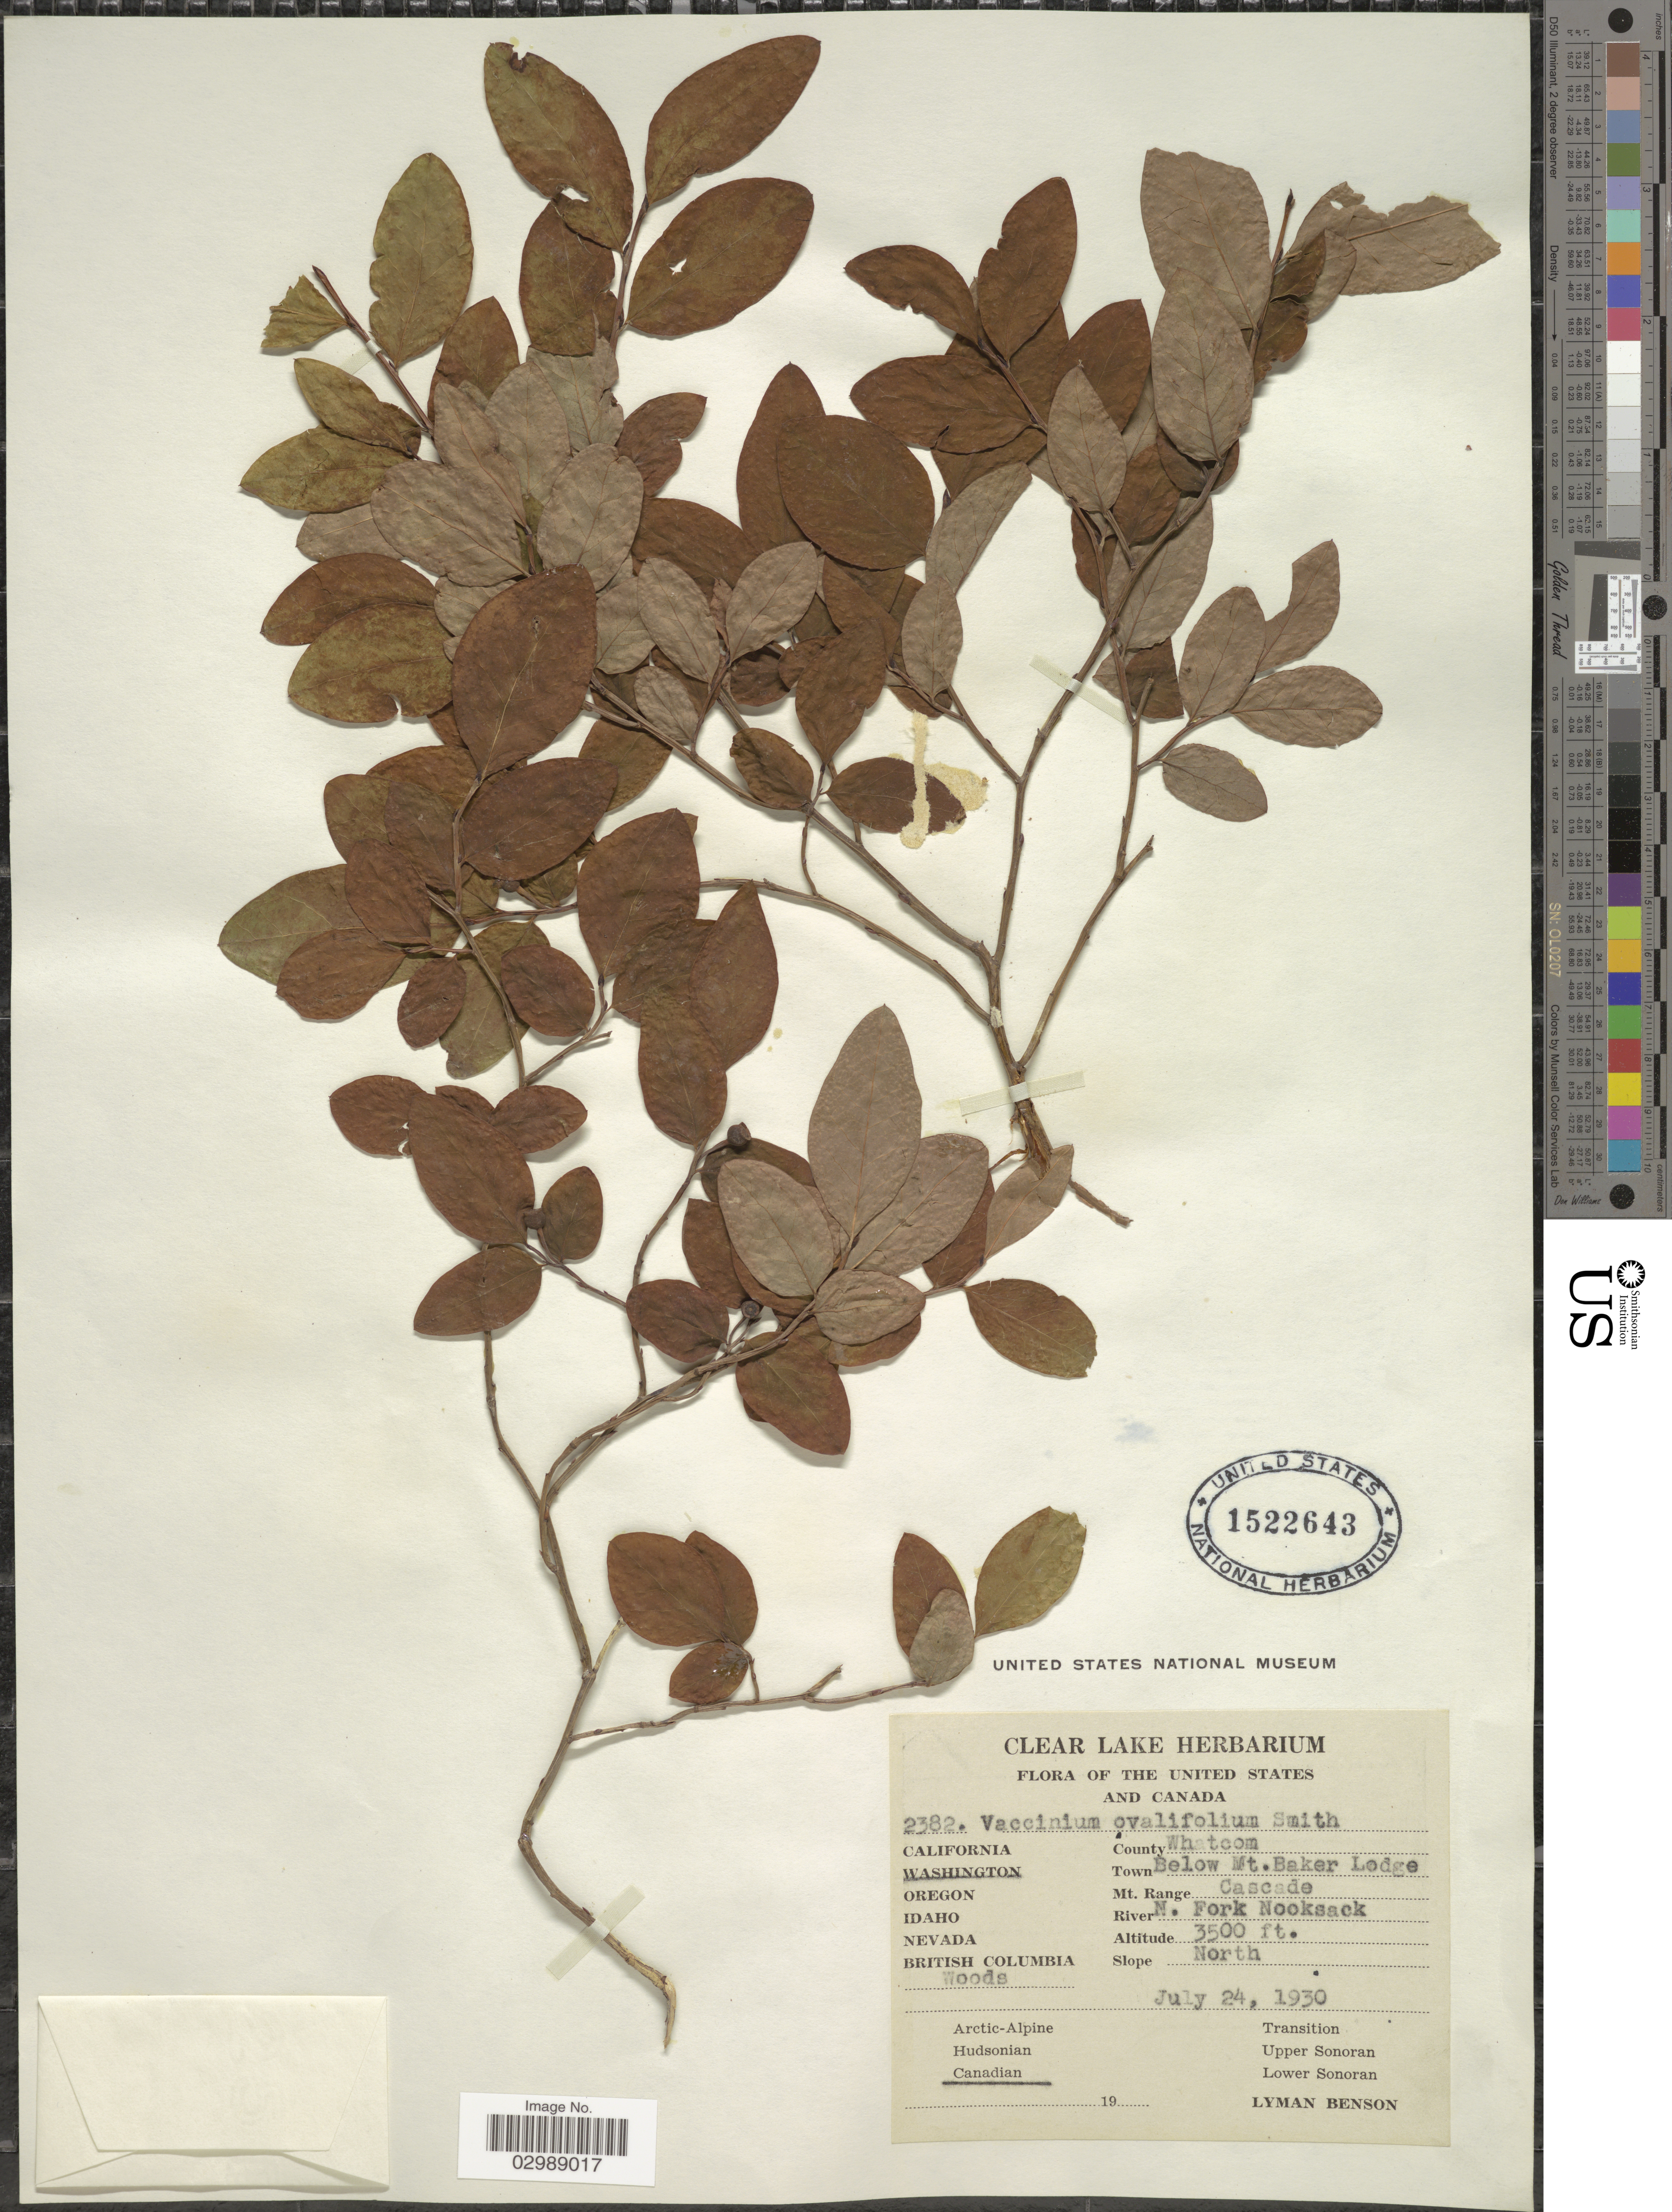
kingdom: Plantae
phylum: Tracheophyta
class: Magnoliopsida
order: Ericales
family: Ericaceae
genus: Vaccinium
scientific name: Vaccinium ovalifolium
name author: Sm.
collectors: L. D. Benson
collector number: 2382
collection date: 1930-07-24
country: United States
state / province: Washington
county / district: Whatcom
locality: County Whacom. Town Below Mt. Baker Lodge. Mt. Range Cascade. River N. Fork Nooksack. Slope North.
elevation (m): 1067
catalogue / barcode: US 1522643